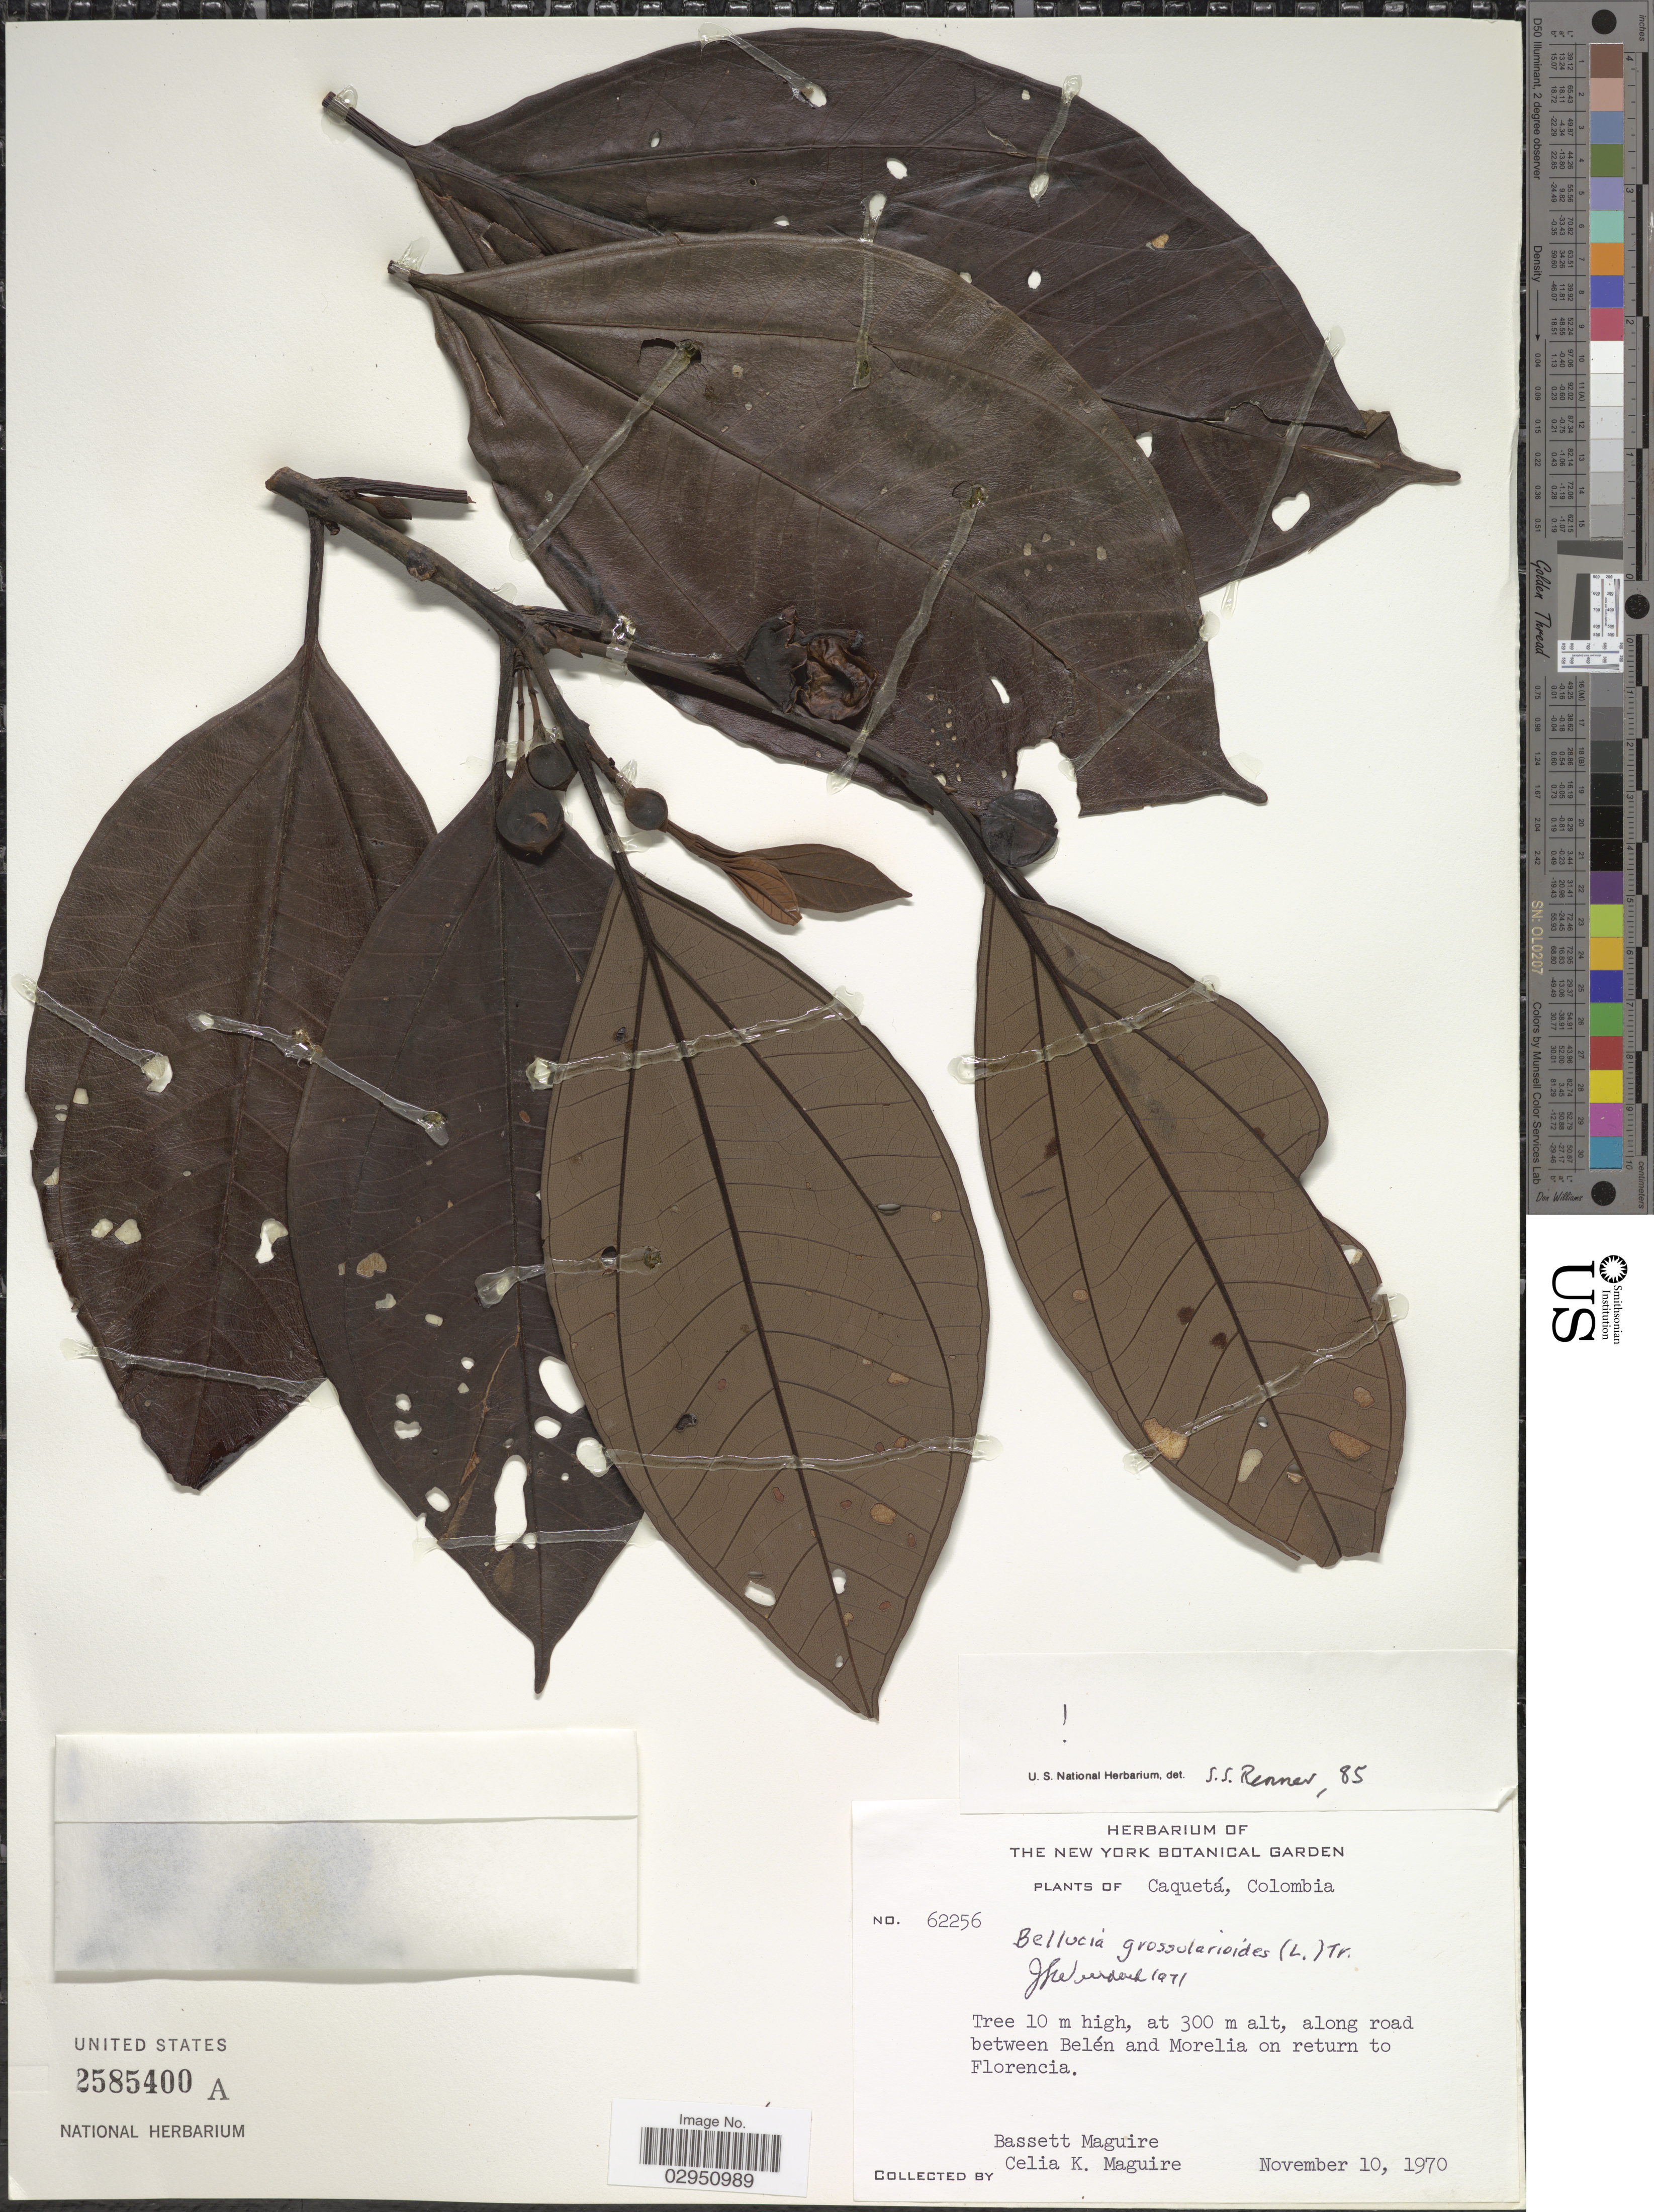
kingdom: Plantae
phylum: Tracheophyta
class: Magnoliopsida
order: Myrtales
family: Melastomataceae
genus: Bellucia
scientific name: Bellucia grossularioides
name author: (L.) Triana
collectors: B. Maguire & C. K. Maguire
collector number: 62256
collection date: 1970-11-10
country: Colombia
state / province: Caquetá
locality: Along road between Belén and Morelia on return to Florencia.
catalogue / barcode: US 2585400A